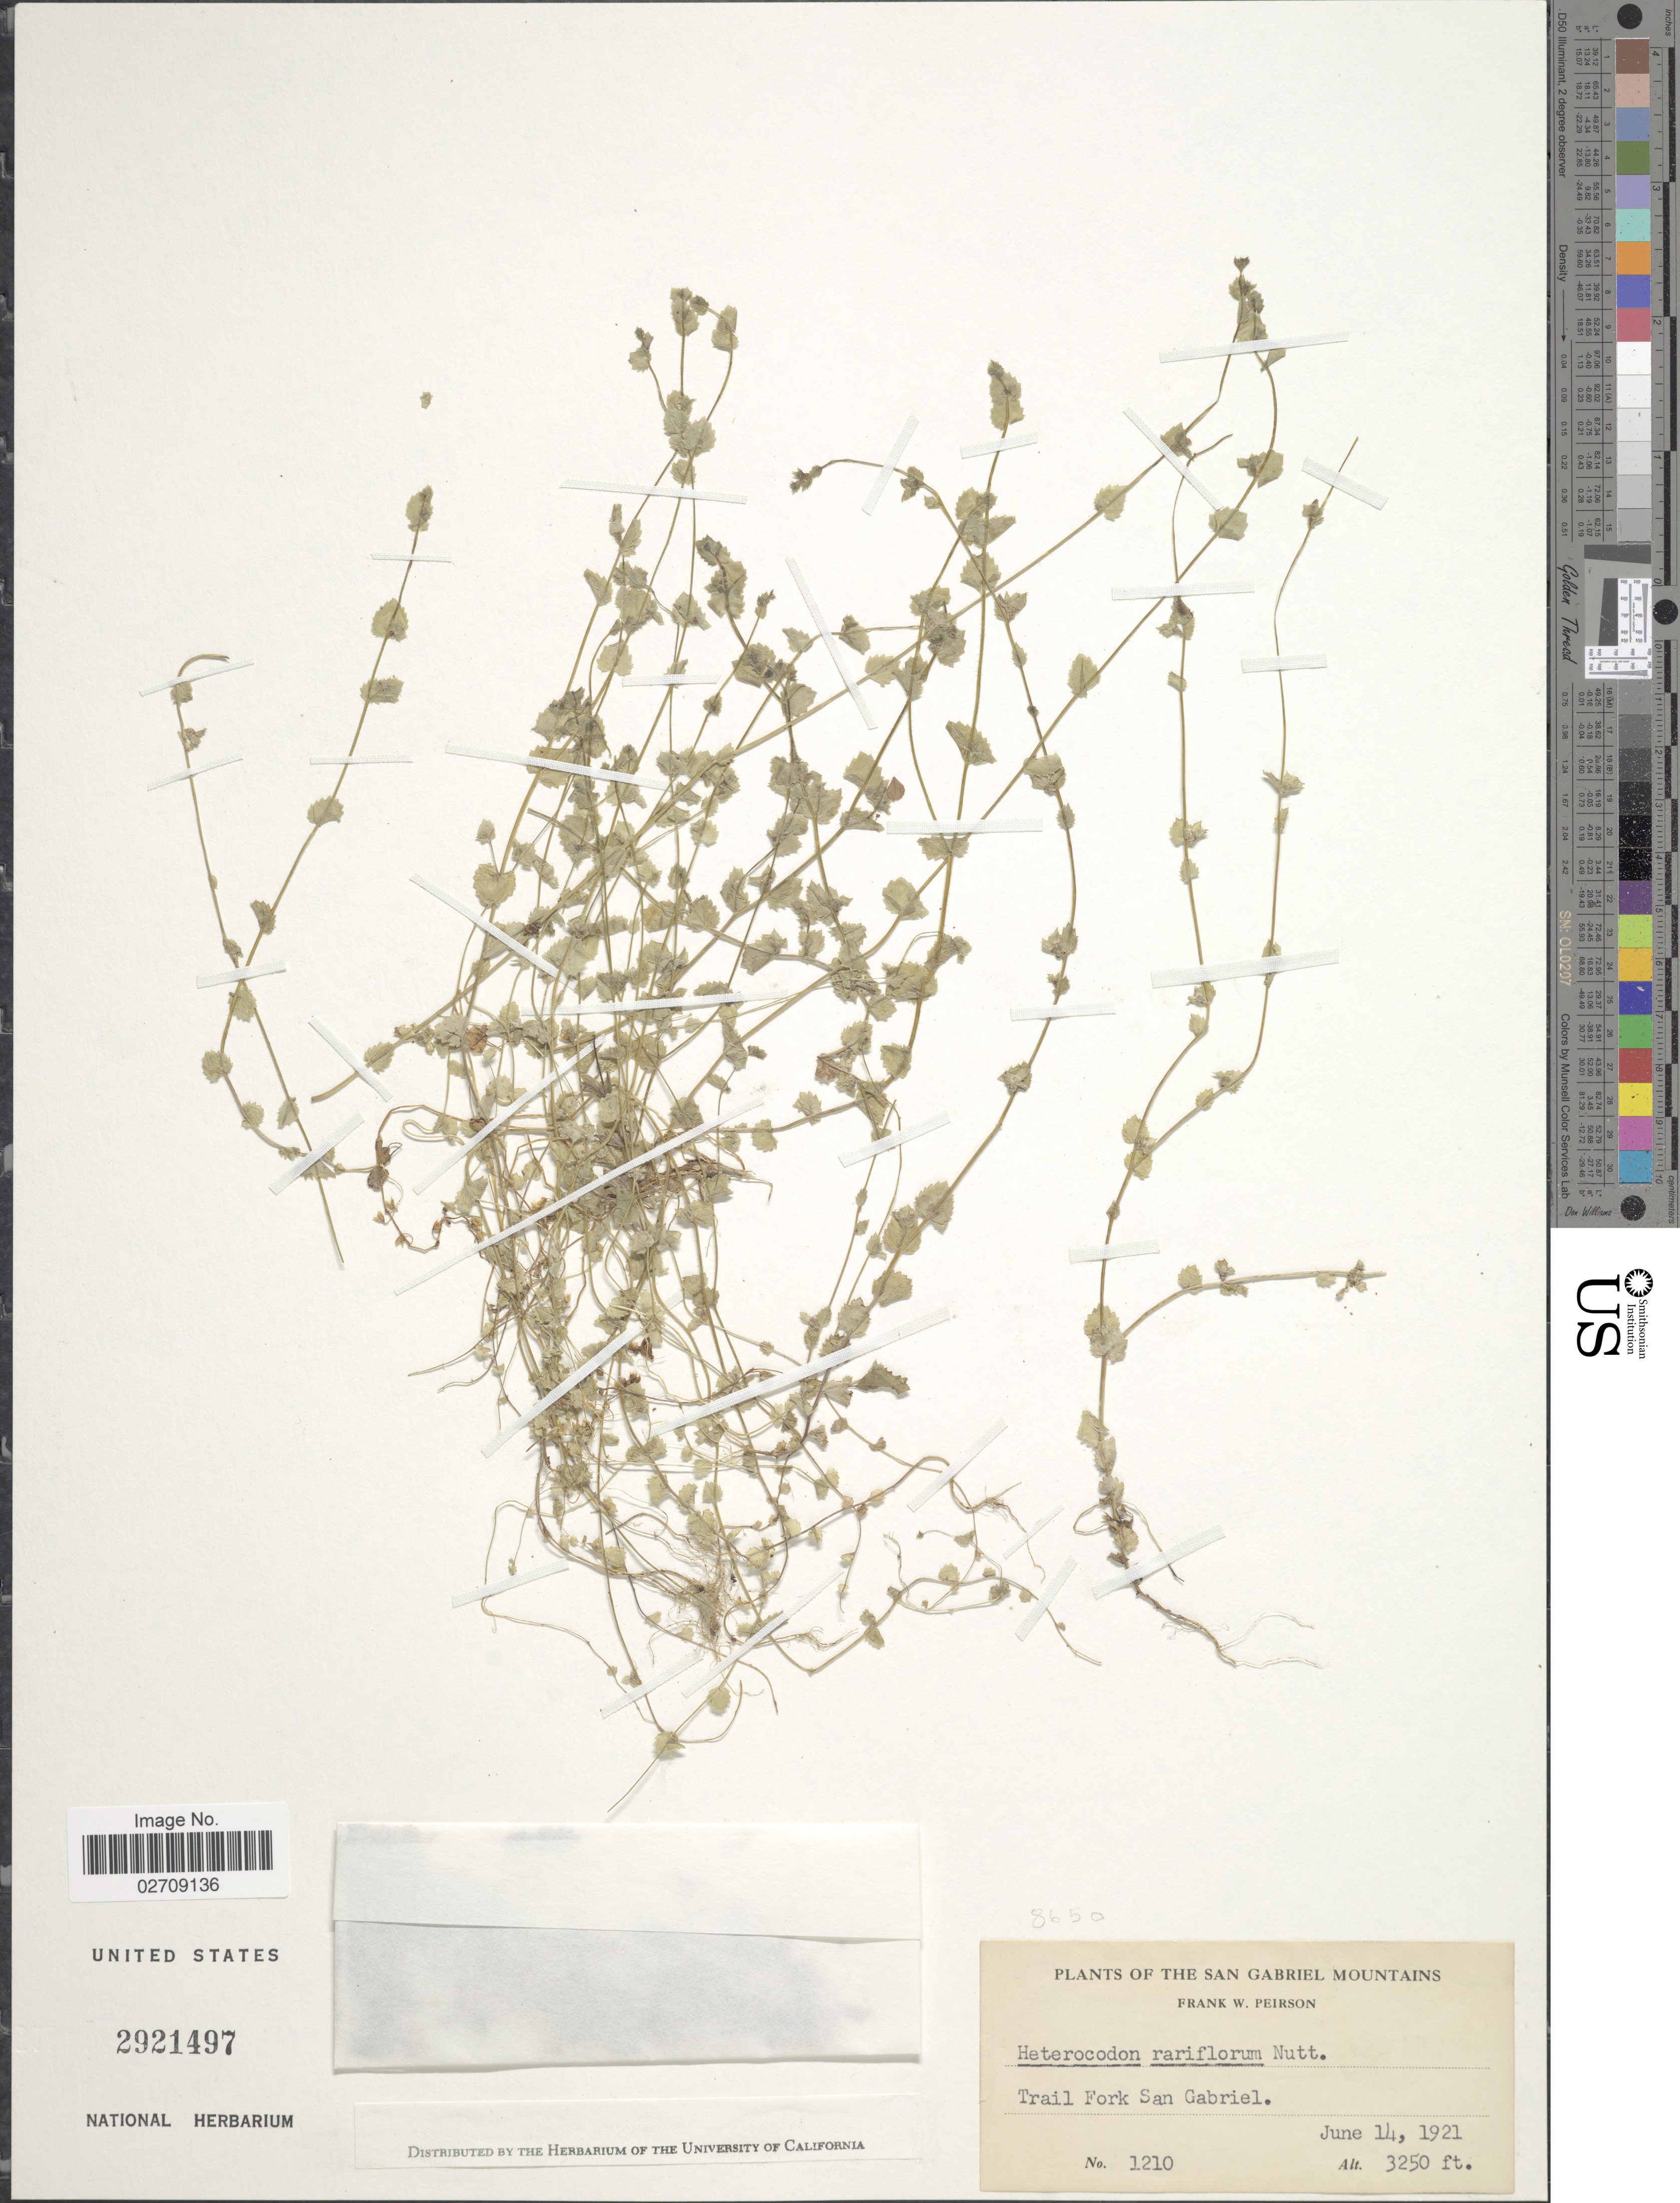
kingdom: Plantae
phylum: Tracheophyta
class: Magnoliopsida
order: Asterales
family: Campanulaceae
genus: Heterocodon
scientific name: Heterocodon rariflorum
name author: Nutt.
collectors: F. Peirson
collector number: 1210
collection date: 1921-06-14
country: United States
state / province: California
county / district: Los Angeles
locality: San Gabriel Mountains. Trail Fork San Gabriel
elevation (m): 991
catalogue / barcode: US 2921497